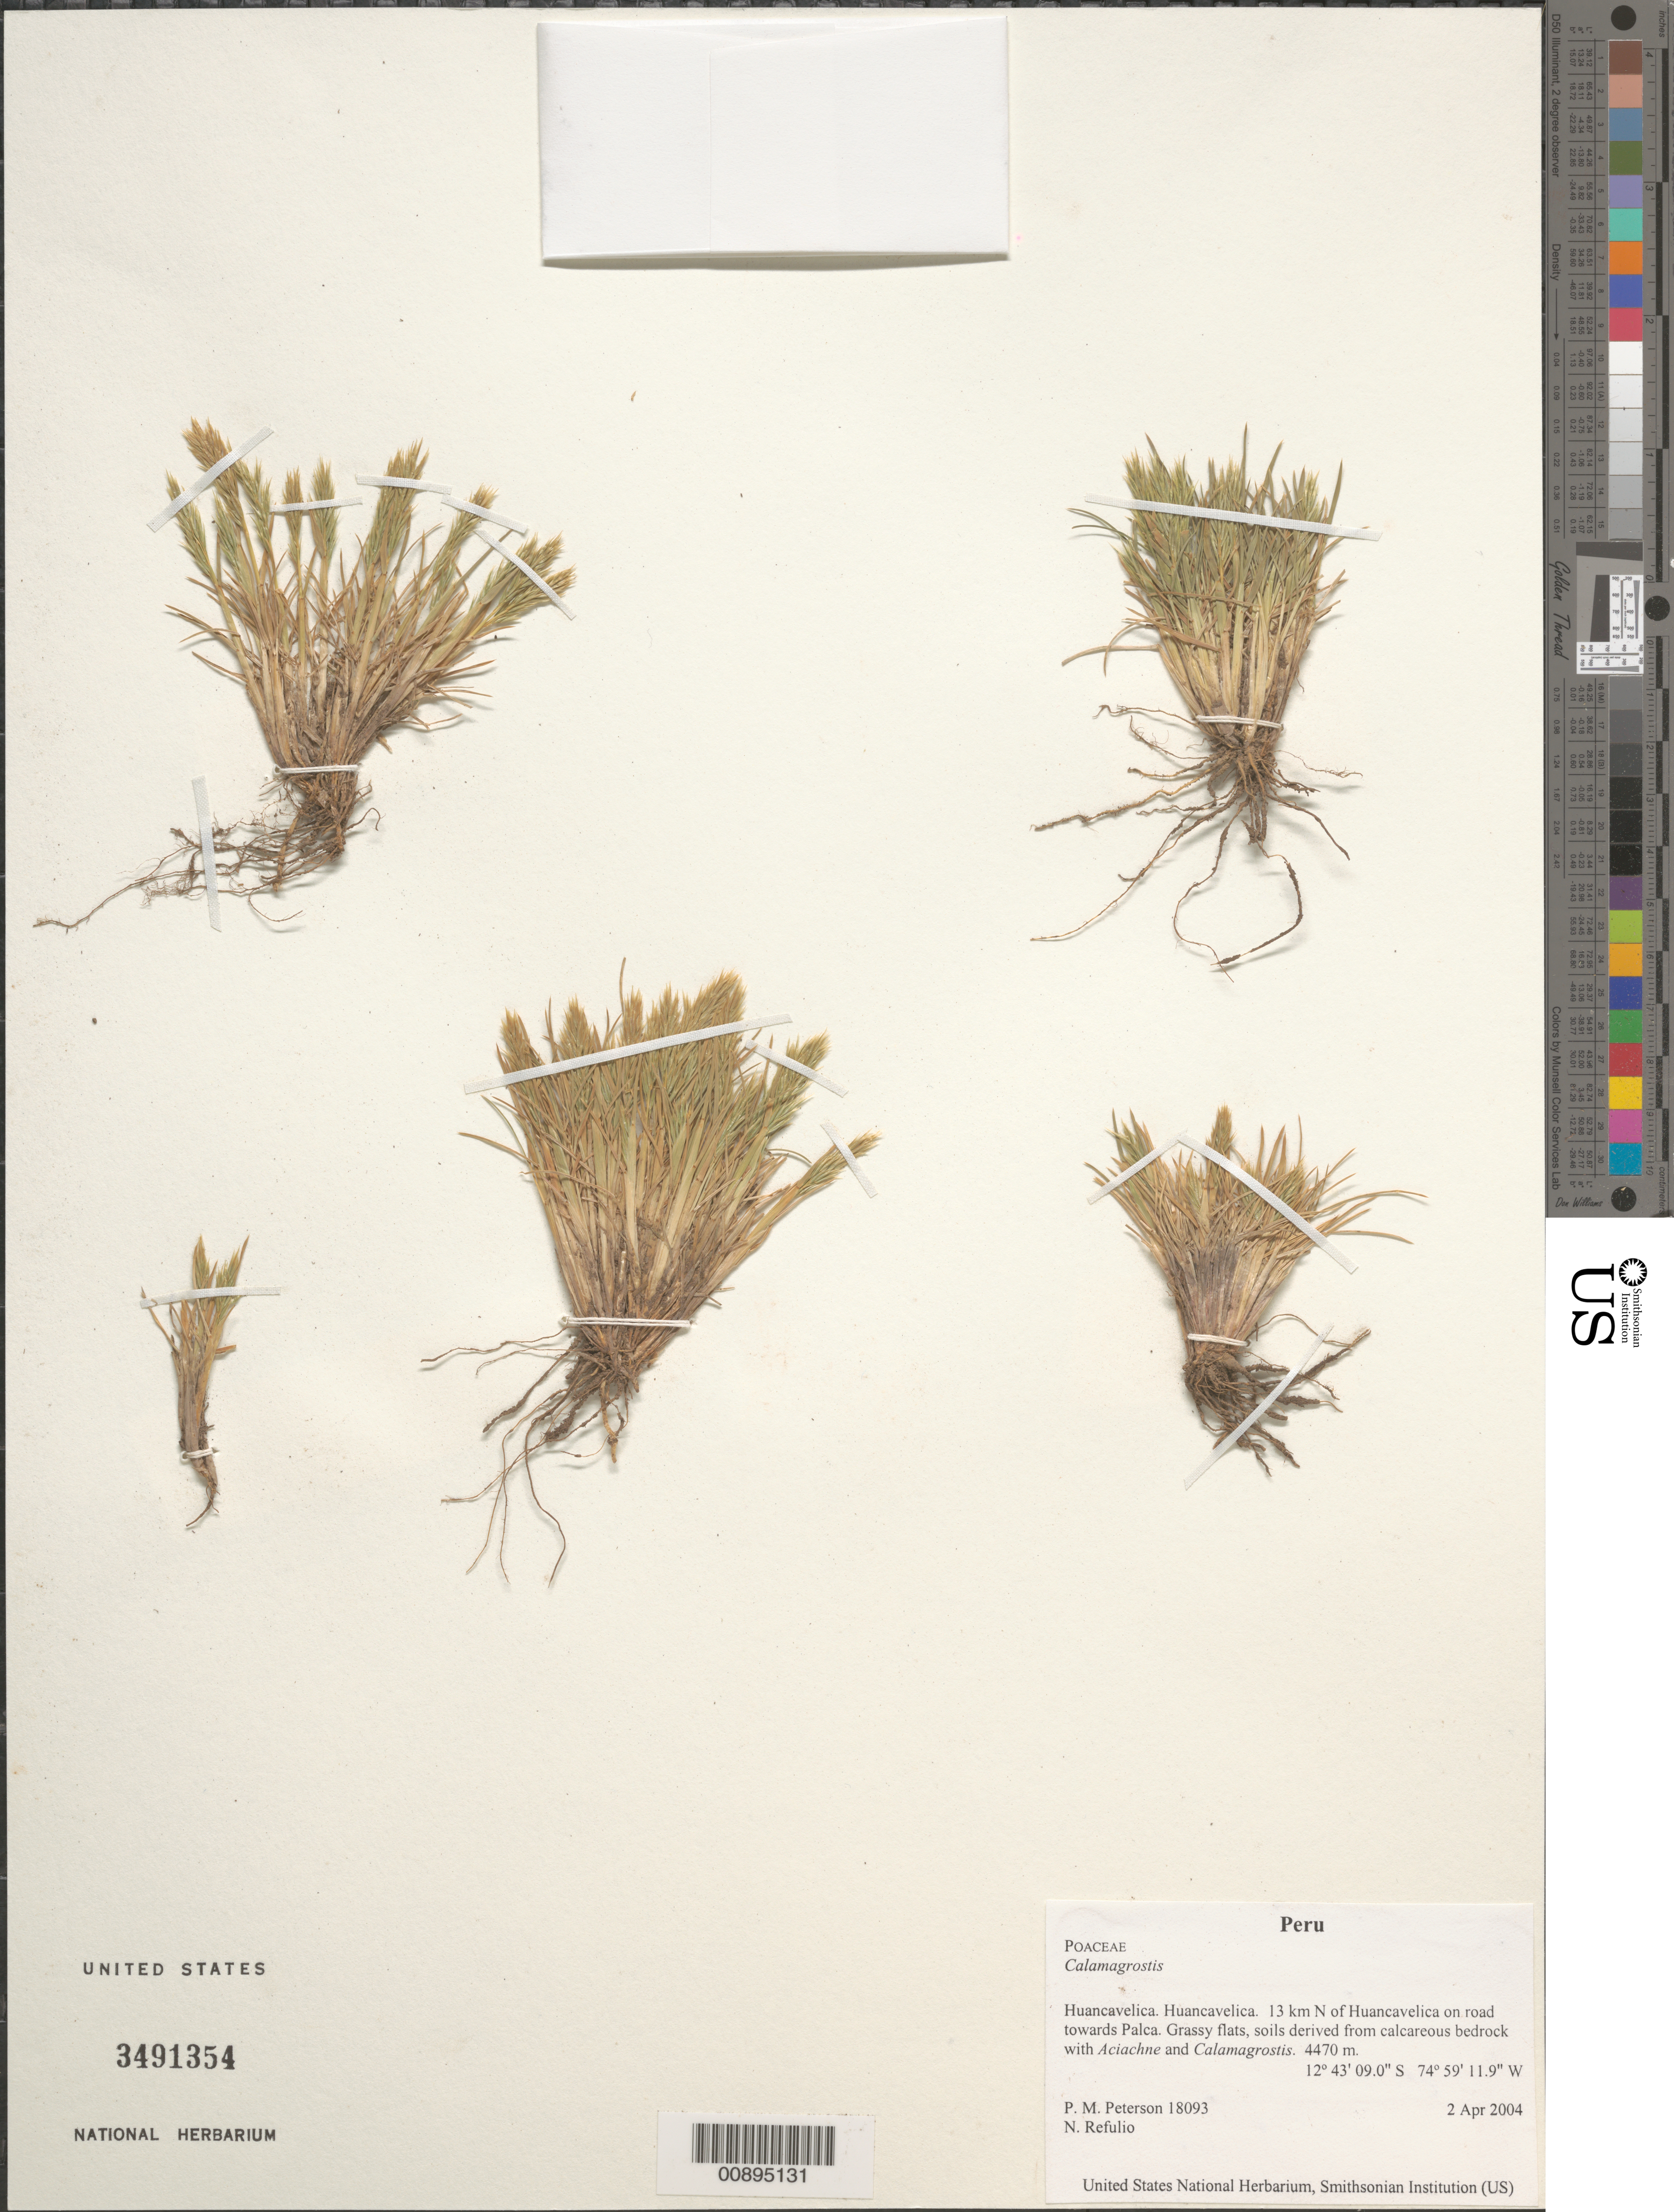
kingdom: Plantae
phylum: Tracheophyta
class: Liliopsida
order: Poales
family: Poaceae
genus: Calamagrostis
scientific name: Calamagrostis sp.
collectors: P. M. Peterson & N. Refulio-Rodríguez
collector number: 18093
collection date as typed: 02 Apr 2004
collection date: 2004-04-02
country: Peru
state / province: Huancavelica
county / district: Huancavelica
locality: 13 km N of Huancavelica on road towards Palca. Grassy flats, soils derived from calcareous bedrock with Aciachne and Calamagrostis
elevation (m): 4470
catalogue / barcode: US 3491354